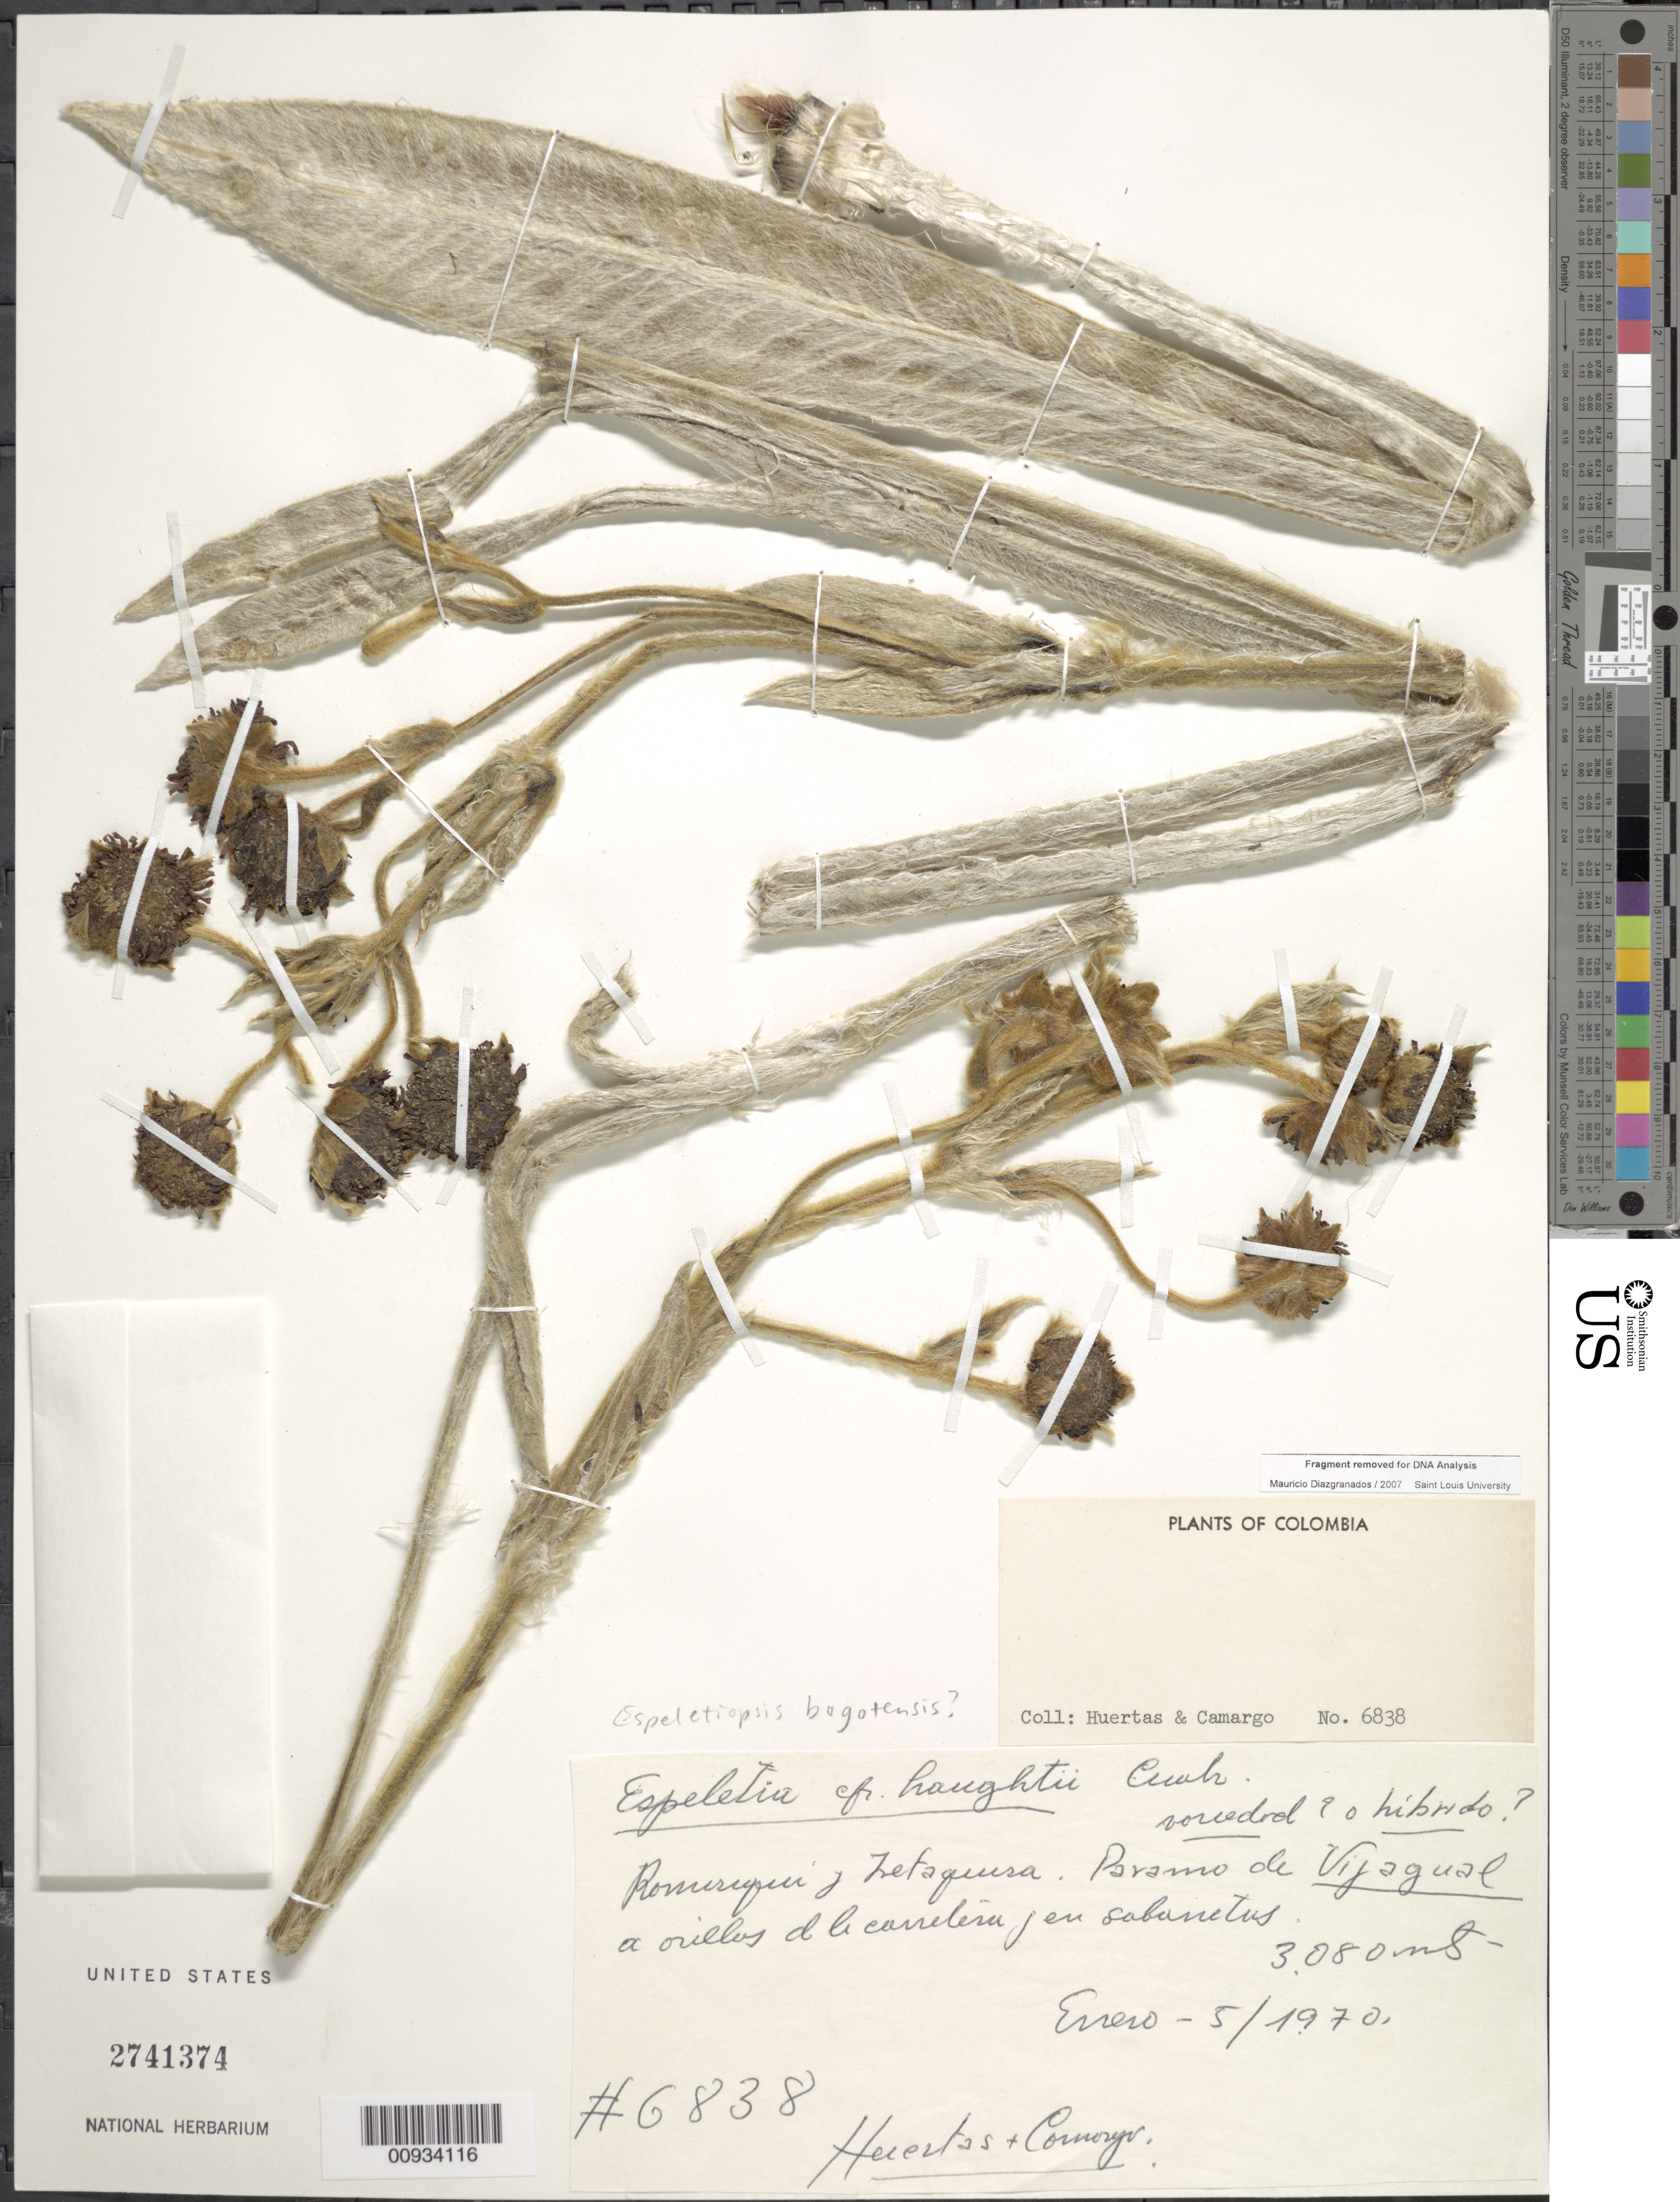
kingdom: Plantae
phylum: Tracheophyta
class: Magnoliopsida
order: Asterales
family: Asteraceae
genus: Espeletiopsis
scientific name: Espeletiopsis bogotensis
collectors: Huertas & -. Camargo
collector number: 6838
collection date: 1970-01-05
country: Colombia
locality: Romeriqui y Zetaquira, Paramo de Vijagual [interpreted]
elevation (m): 3080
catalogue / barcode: US 2741374